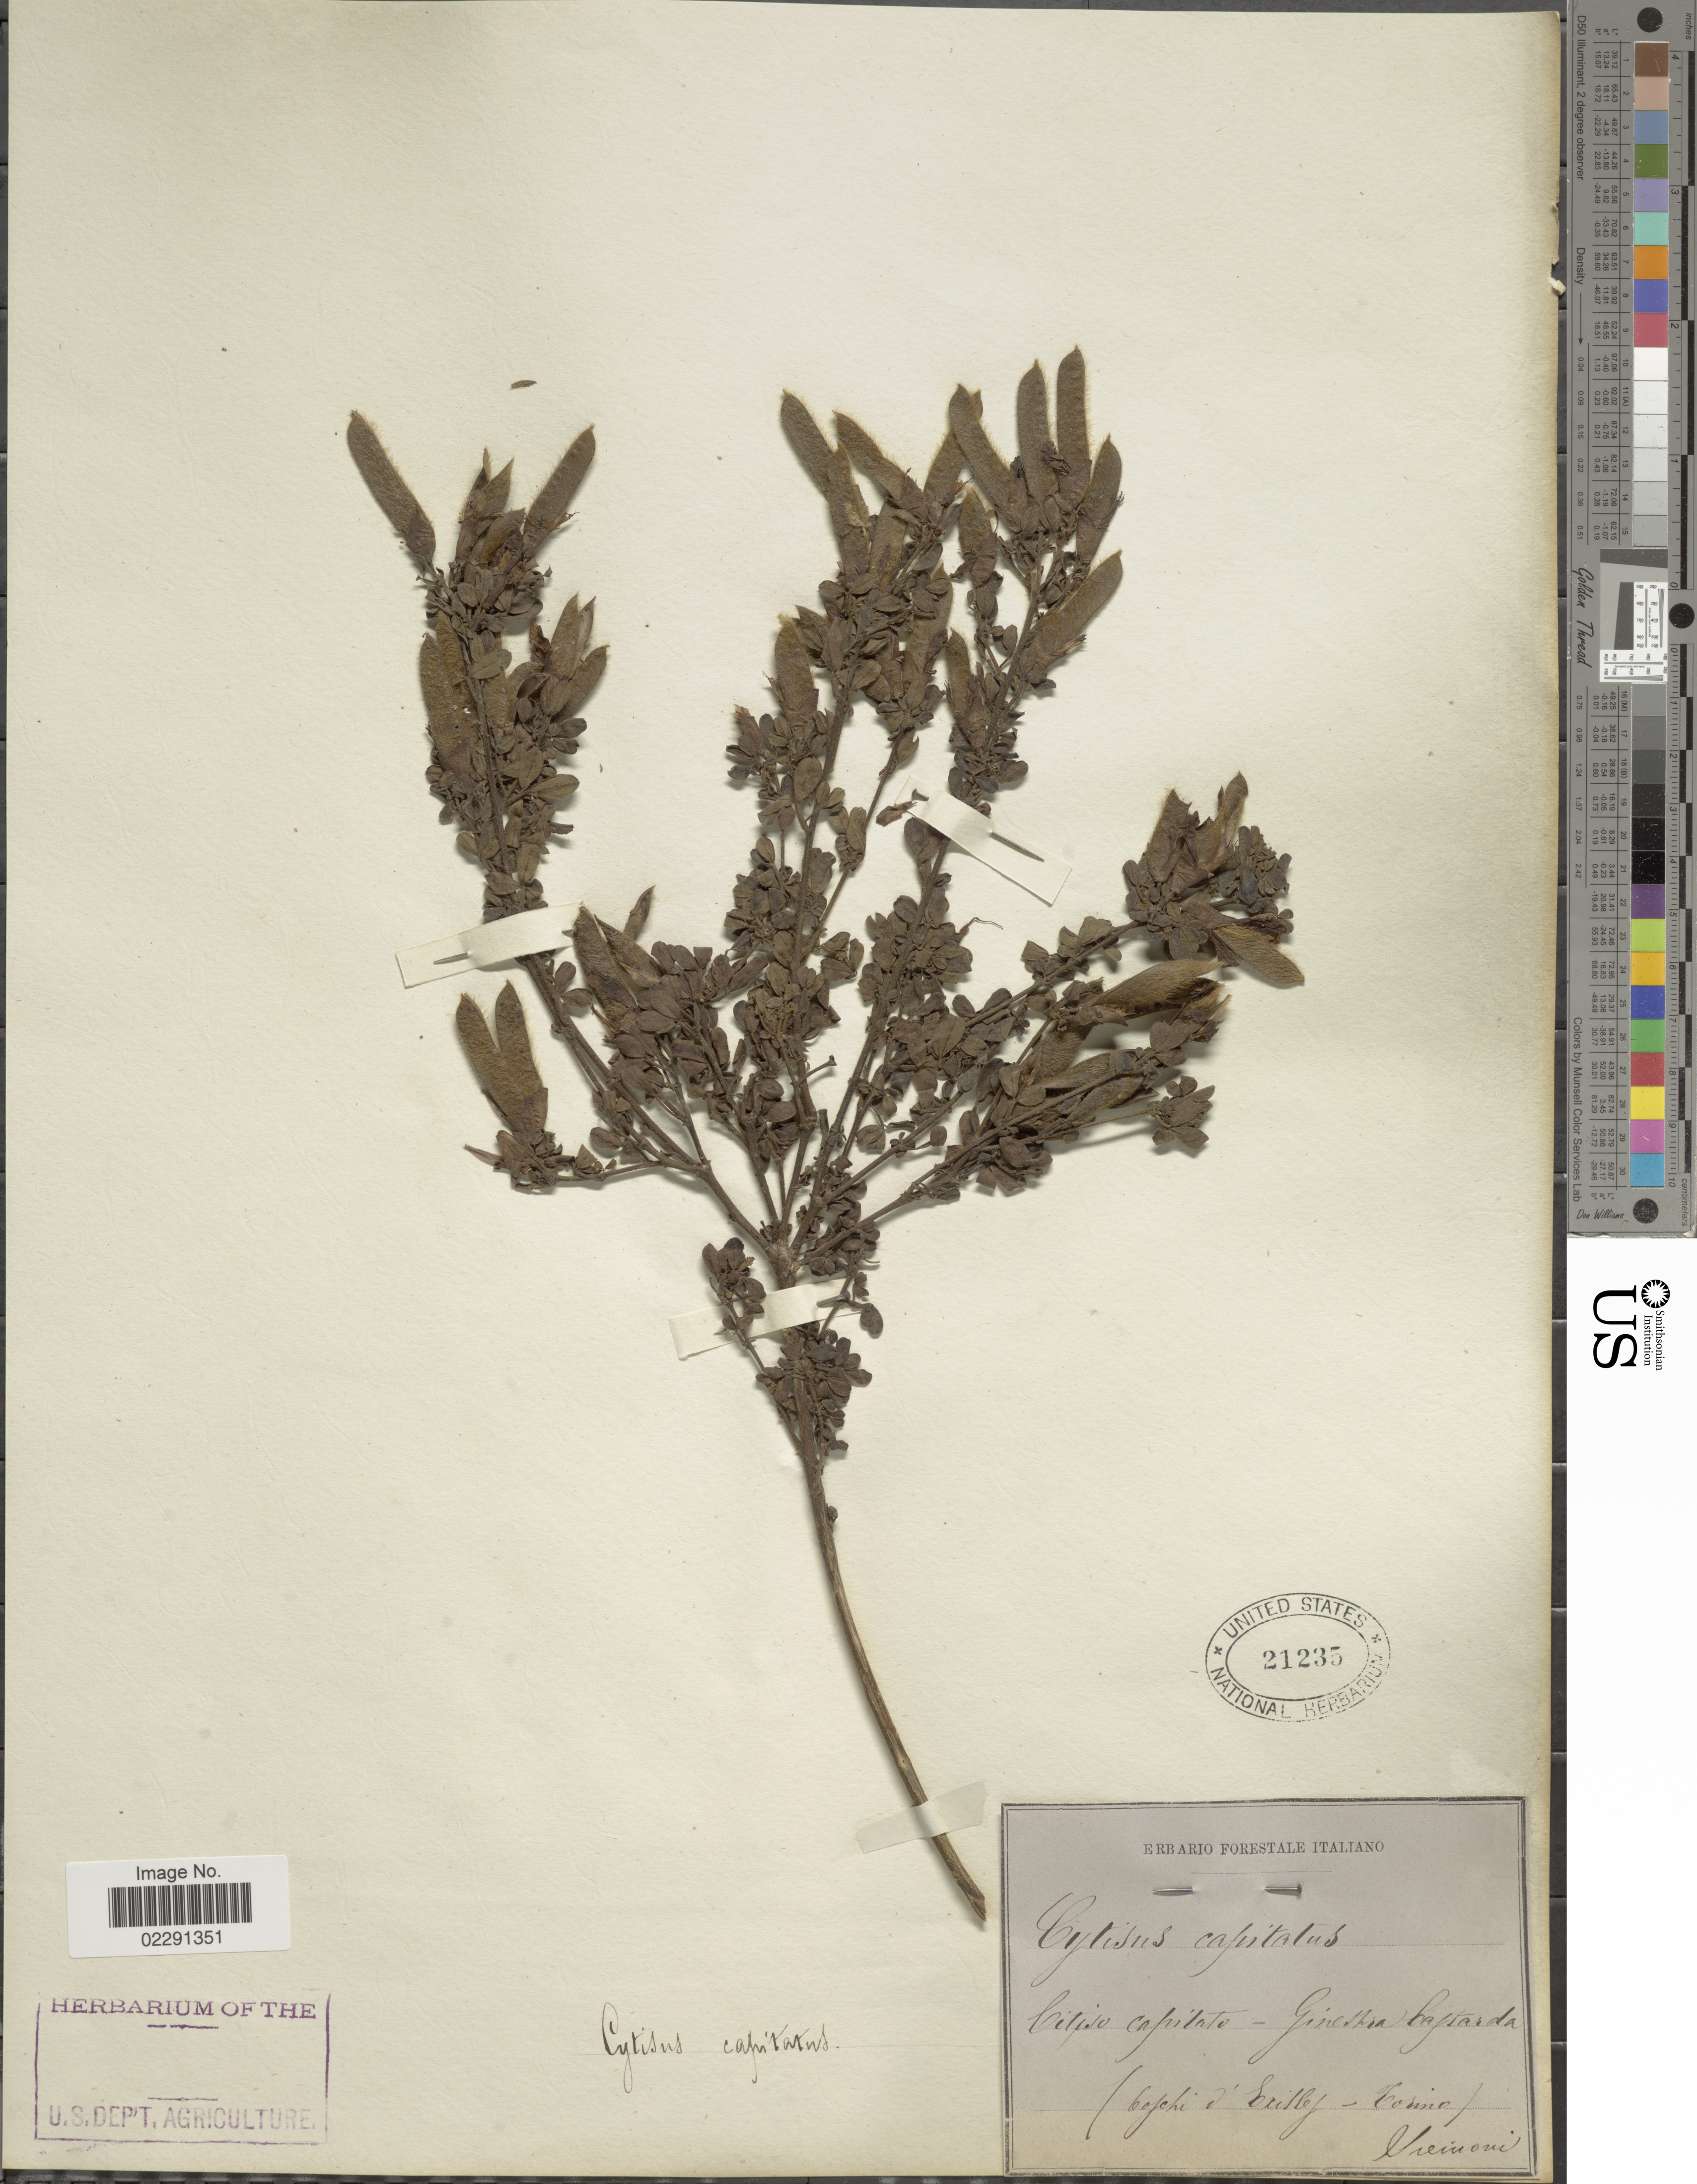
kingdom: Plantae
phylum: Tracheophyta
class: Magnoliopsida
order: Fabales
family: Fabaceae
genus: Cytisus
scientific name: Cytisus hirsutus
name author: L.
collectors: G. Siemoni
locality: Citiso cafulato-Gincothia Caftarda (Gofchi d'Erilef-Comie). [interpreted]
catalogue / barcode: US 21235